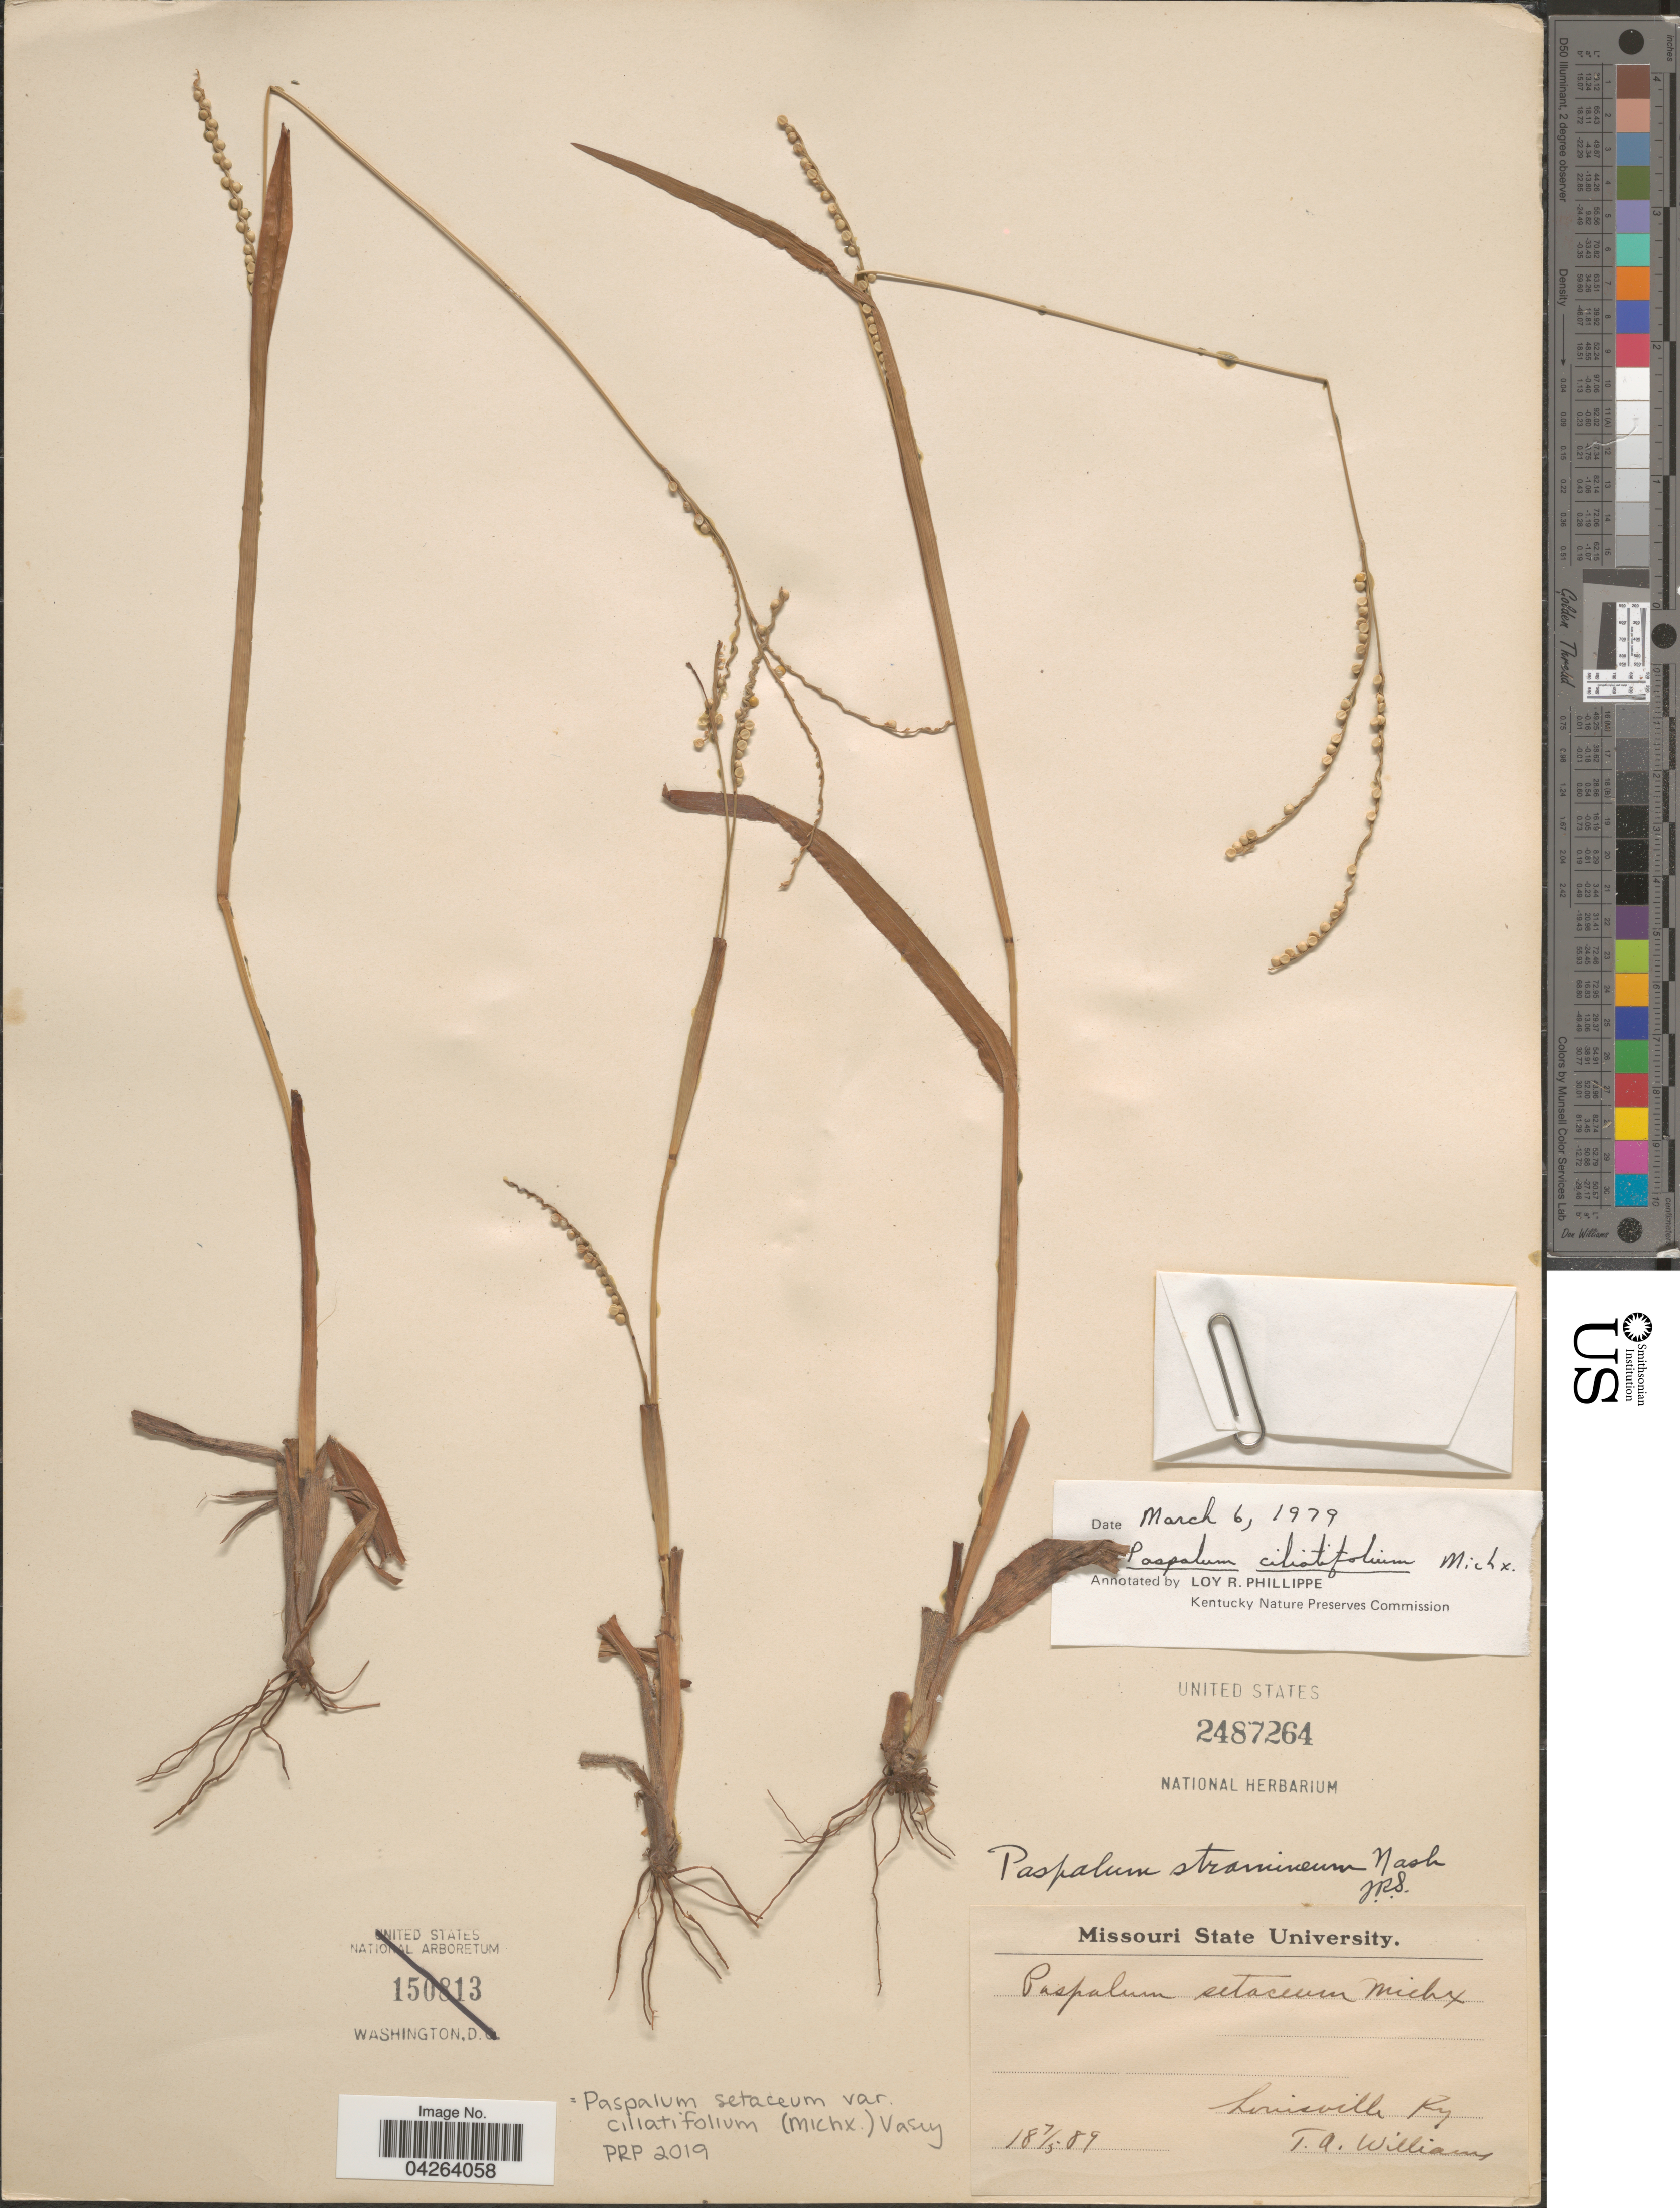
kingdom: Plantae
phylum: Tracheophyta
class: Liliopsida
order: Poales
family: Poaceae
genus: Paspalum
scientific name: Paspalum setaceum var. ciliatifolium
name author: (Michx.) Vasey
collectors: T. Williams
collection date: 1889-07-05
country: United States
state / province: Missouri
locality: Louisville.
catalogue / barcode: US 2487264